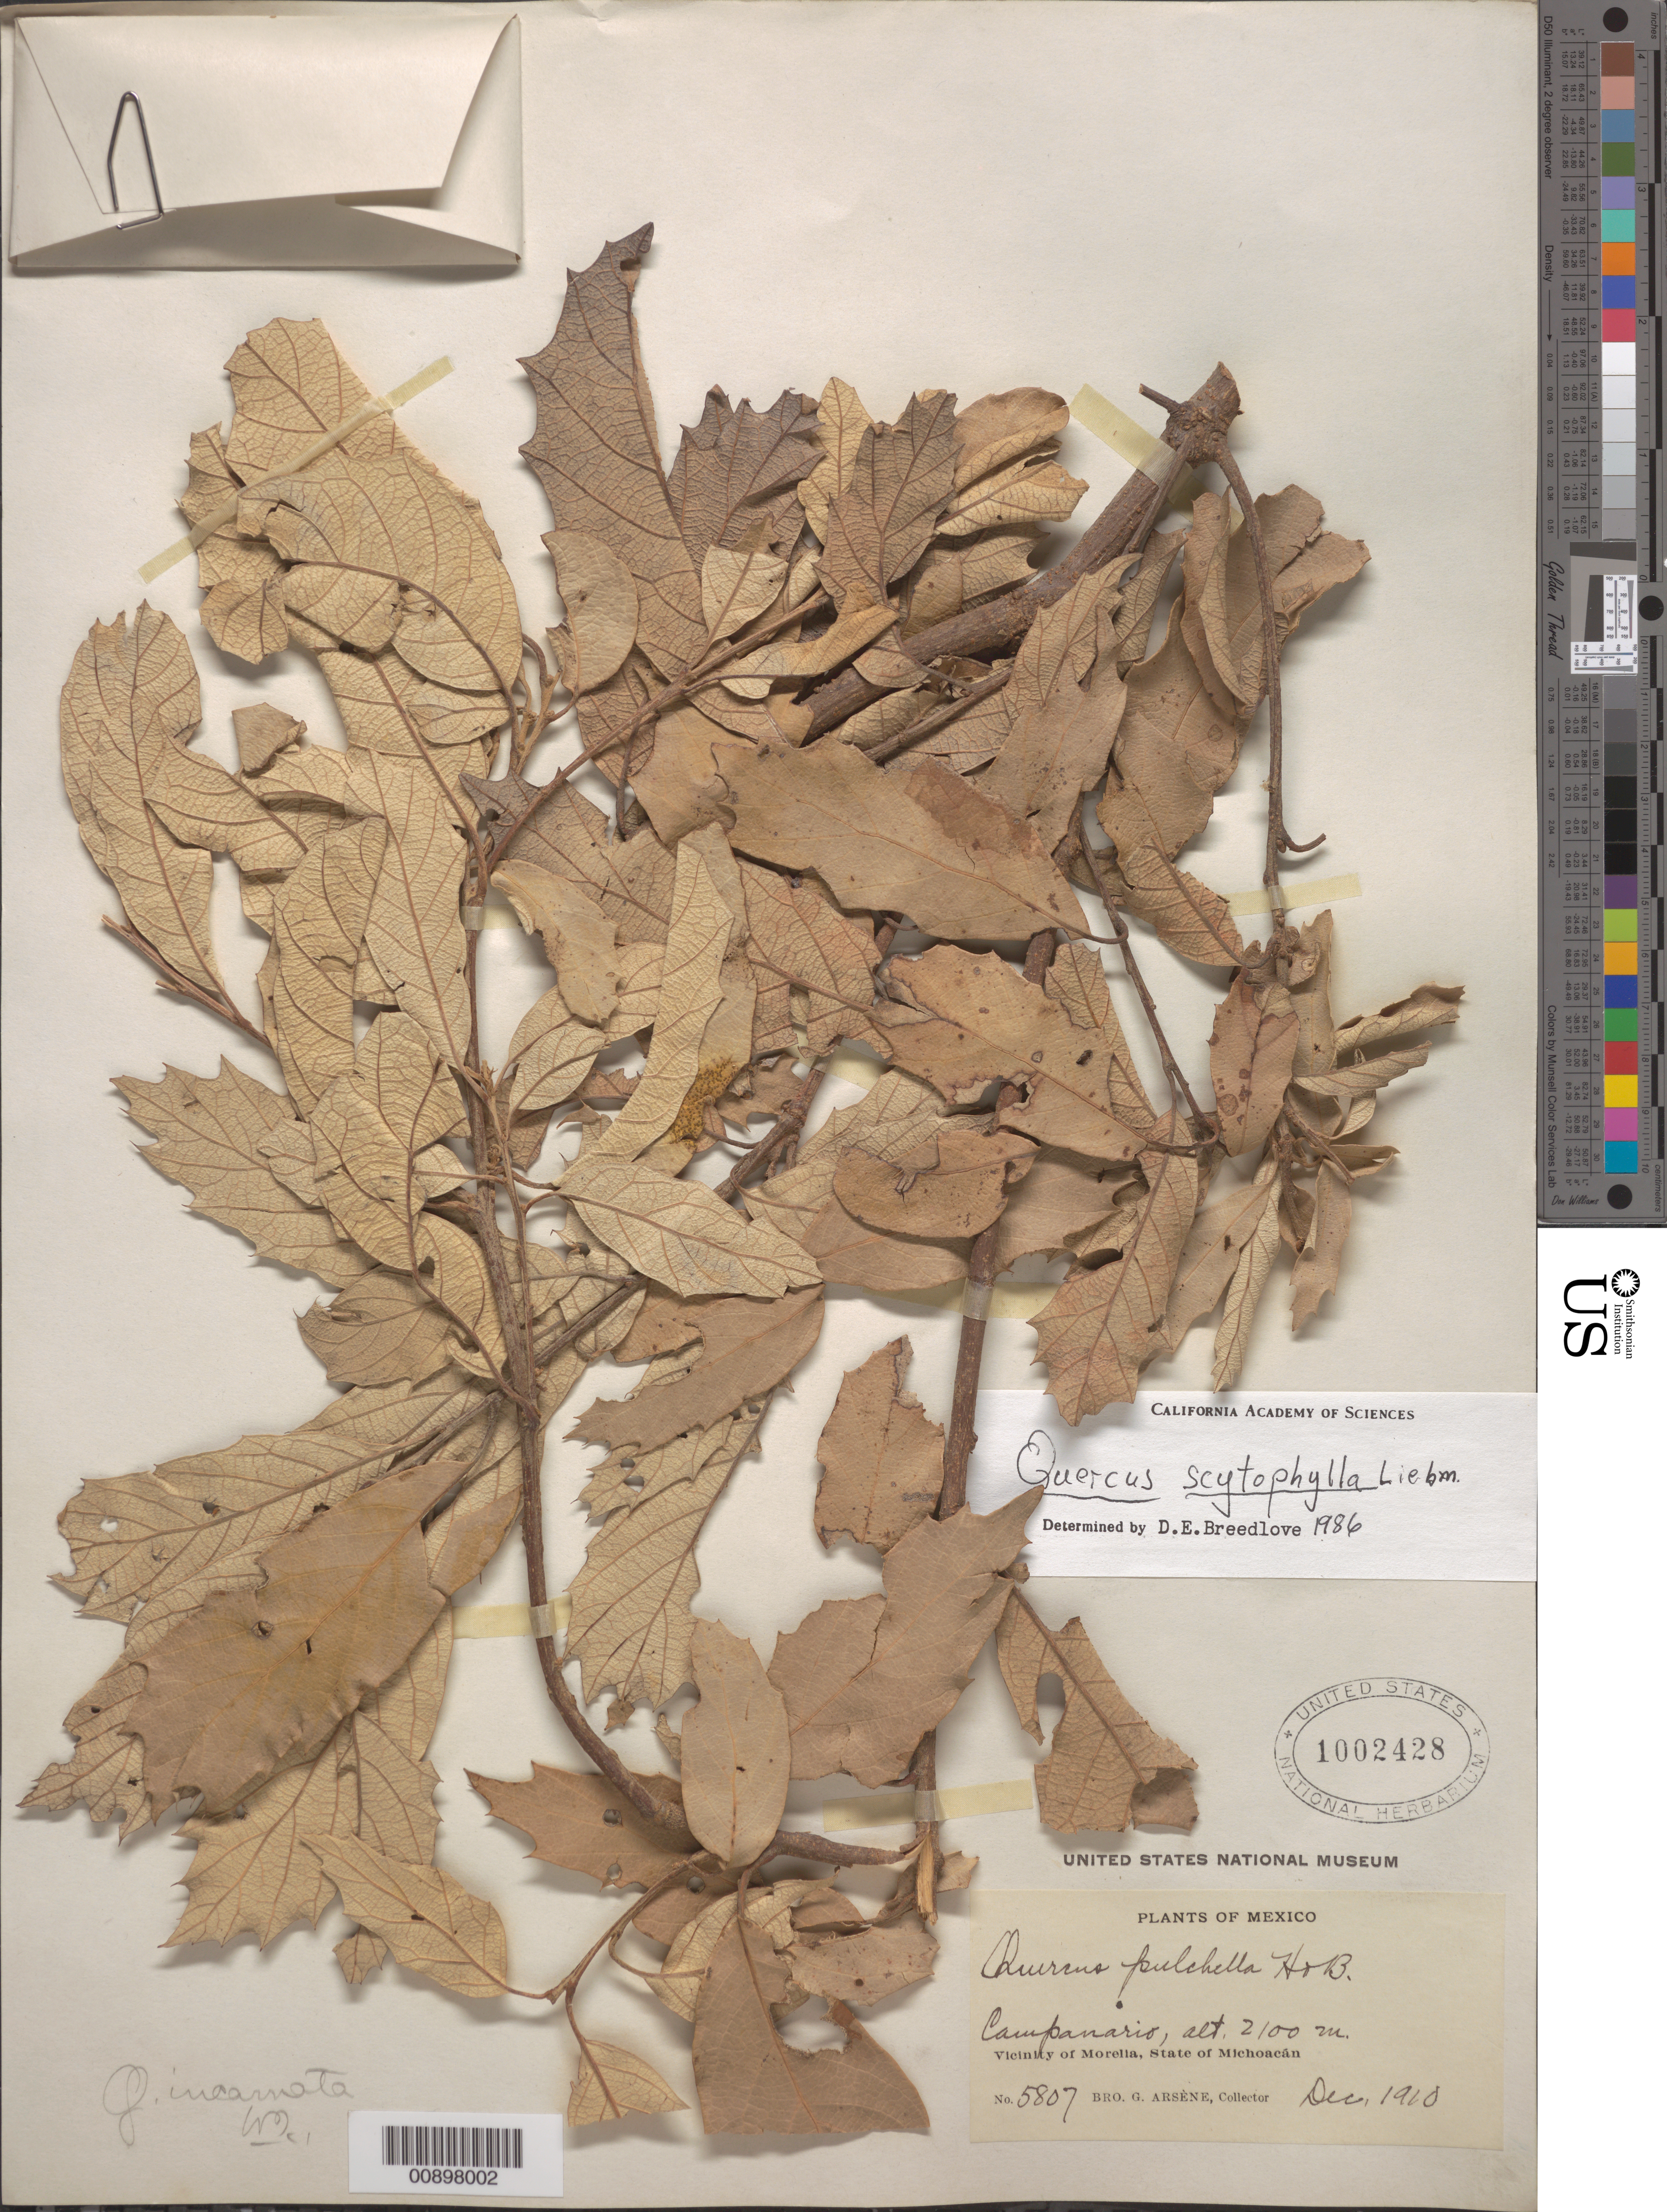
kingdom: Plantae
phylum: Tracheophyta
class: Magnoliopsida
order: Fagales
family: Fagaceae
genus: Quercus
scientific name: Quercus scytophylla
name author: Liebm.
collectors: Bro. G. Arsène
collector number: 5807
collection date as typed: Dec 1910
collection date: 1910-12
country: Mexico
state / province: Michoacán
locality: Campanario. Vicinity of Morelia, State of Michoacán.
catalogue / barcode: US 1002428